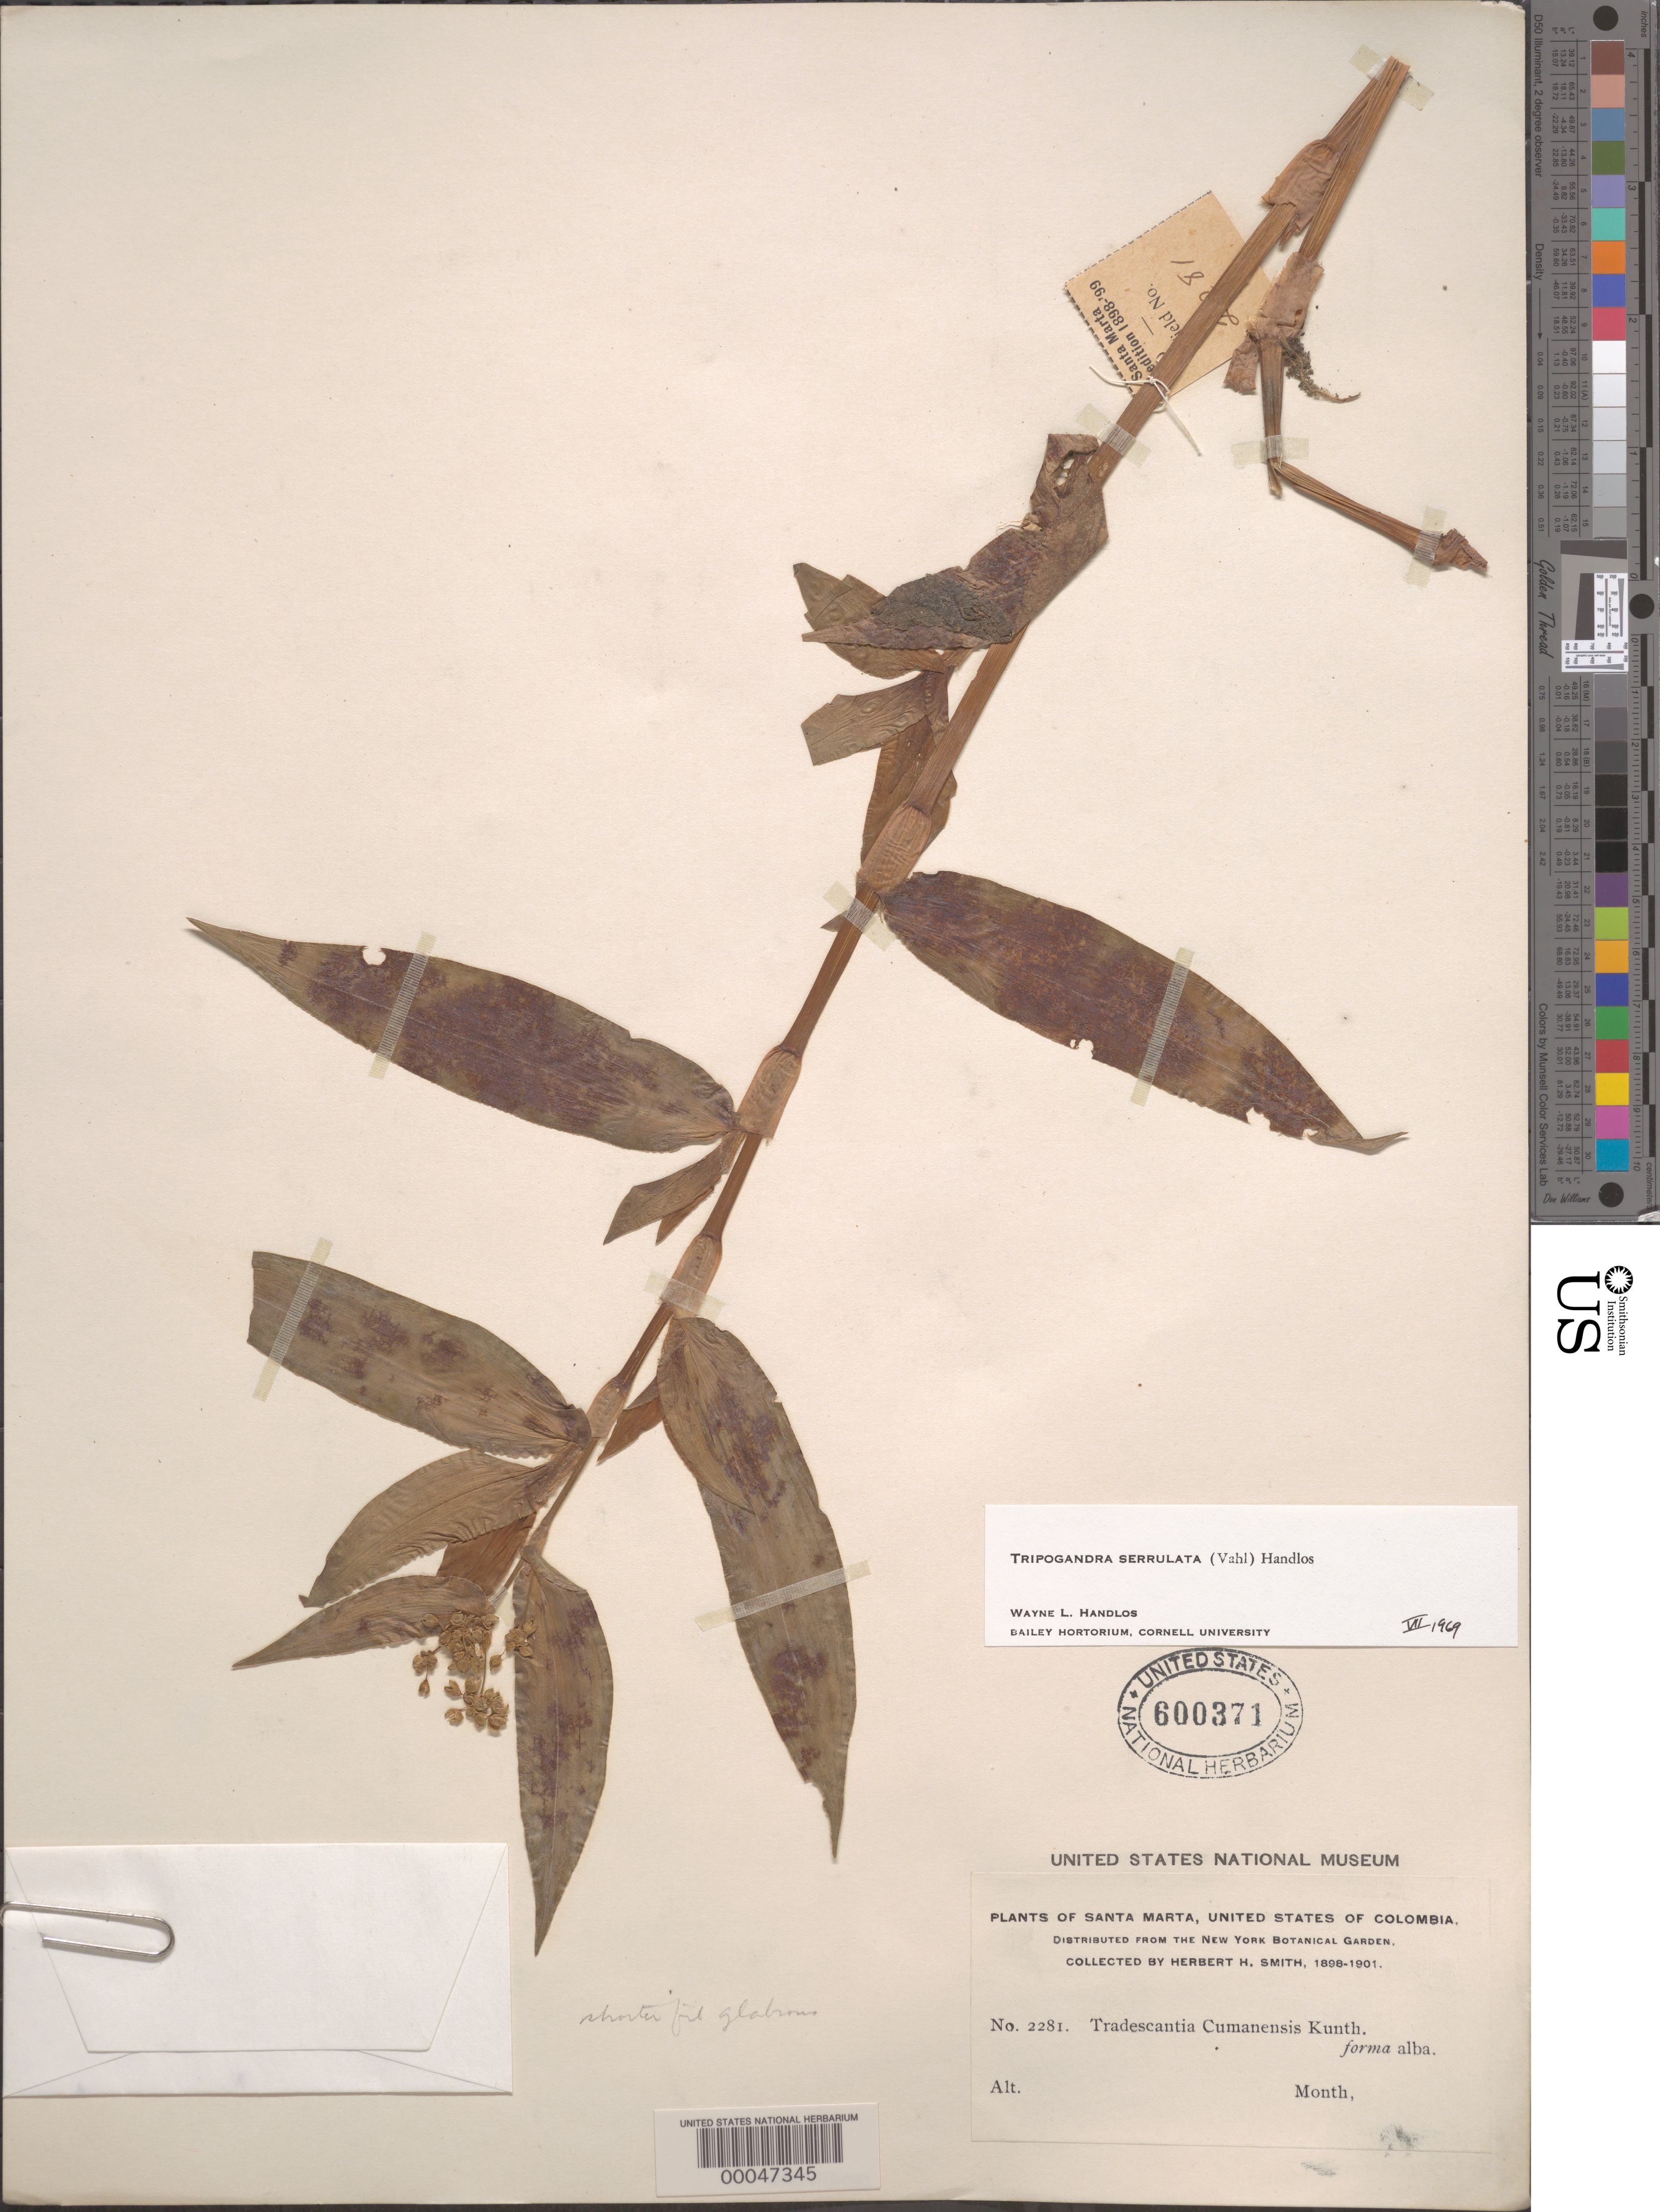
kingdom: Plantae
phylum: Tracheophyta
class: Liliopsida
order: Commelinales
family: Commelinaceae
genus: Tripogandra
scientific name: Tripogandra serrulata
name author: (Vahl) Handlos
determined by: Handlos, W. L.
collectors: Herbert H. Smith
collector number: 2281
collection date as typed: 1898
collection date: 1898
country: Colombia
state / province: Magdalena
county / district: Santa Marta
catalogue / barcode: US 600371